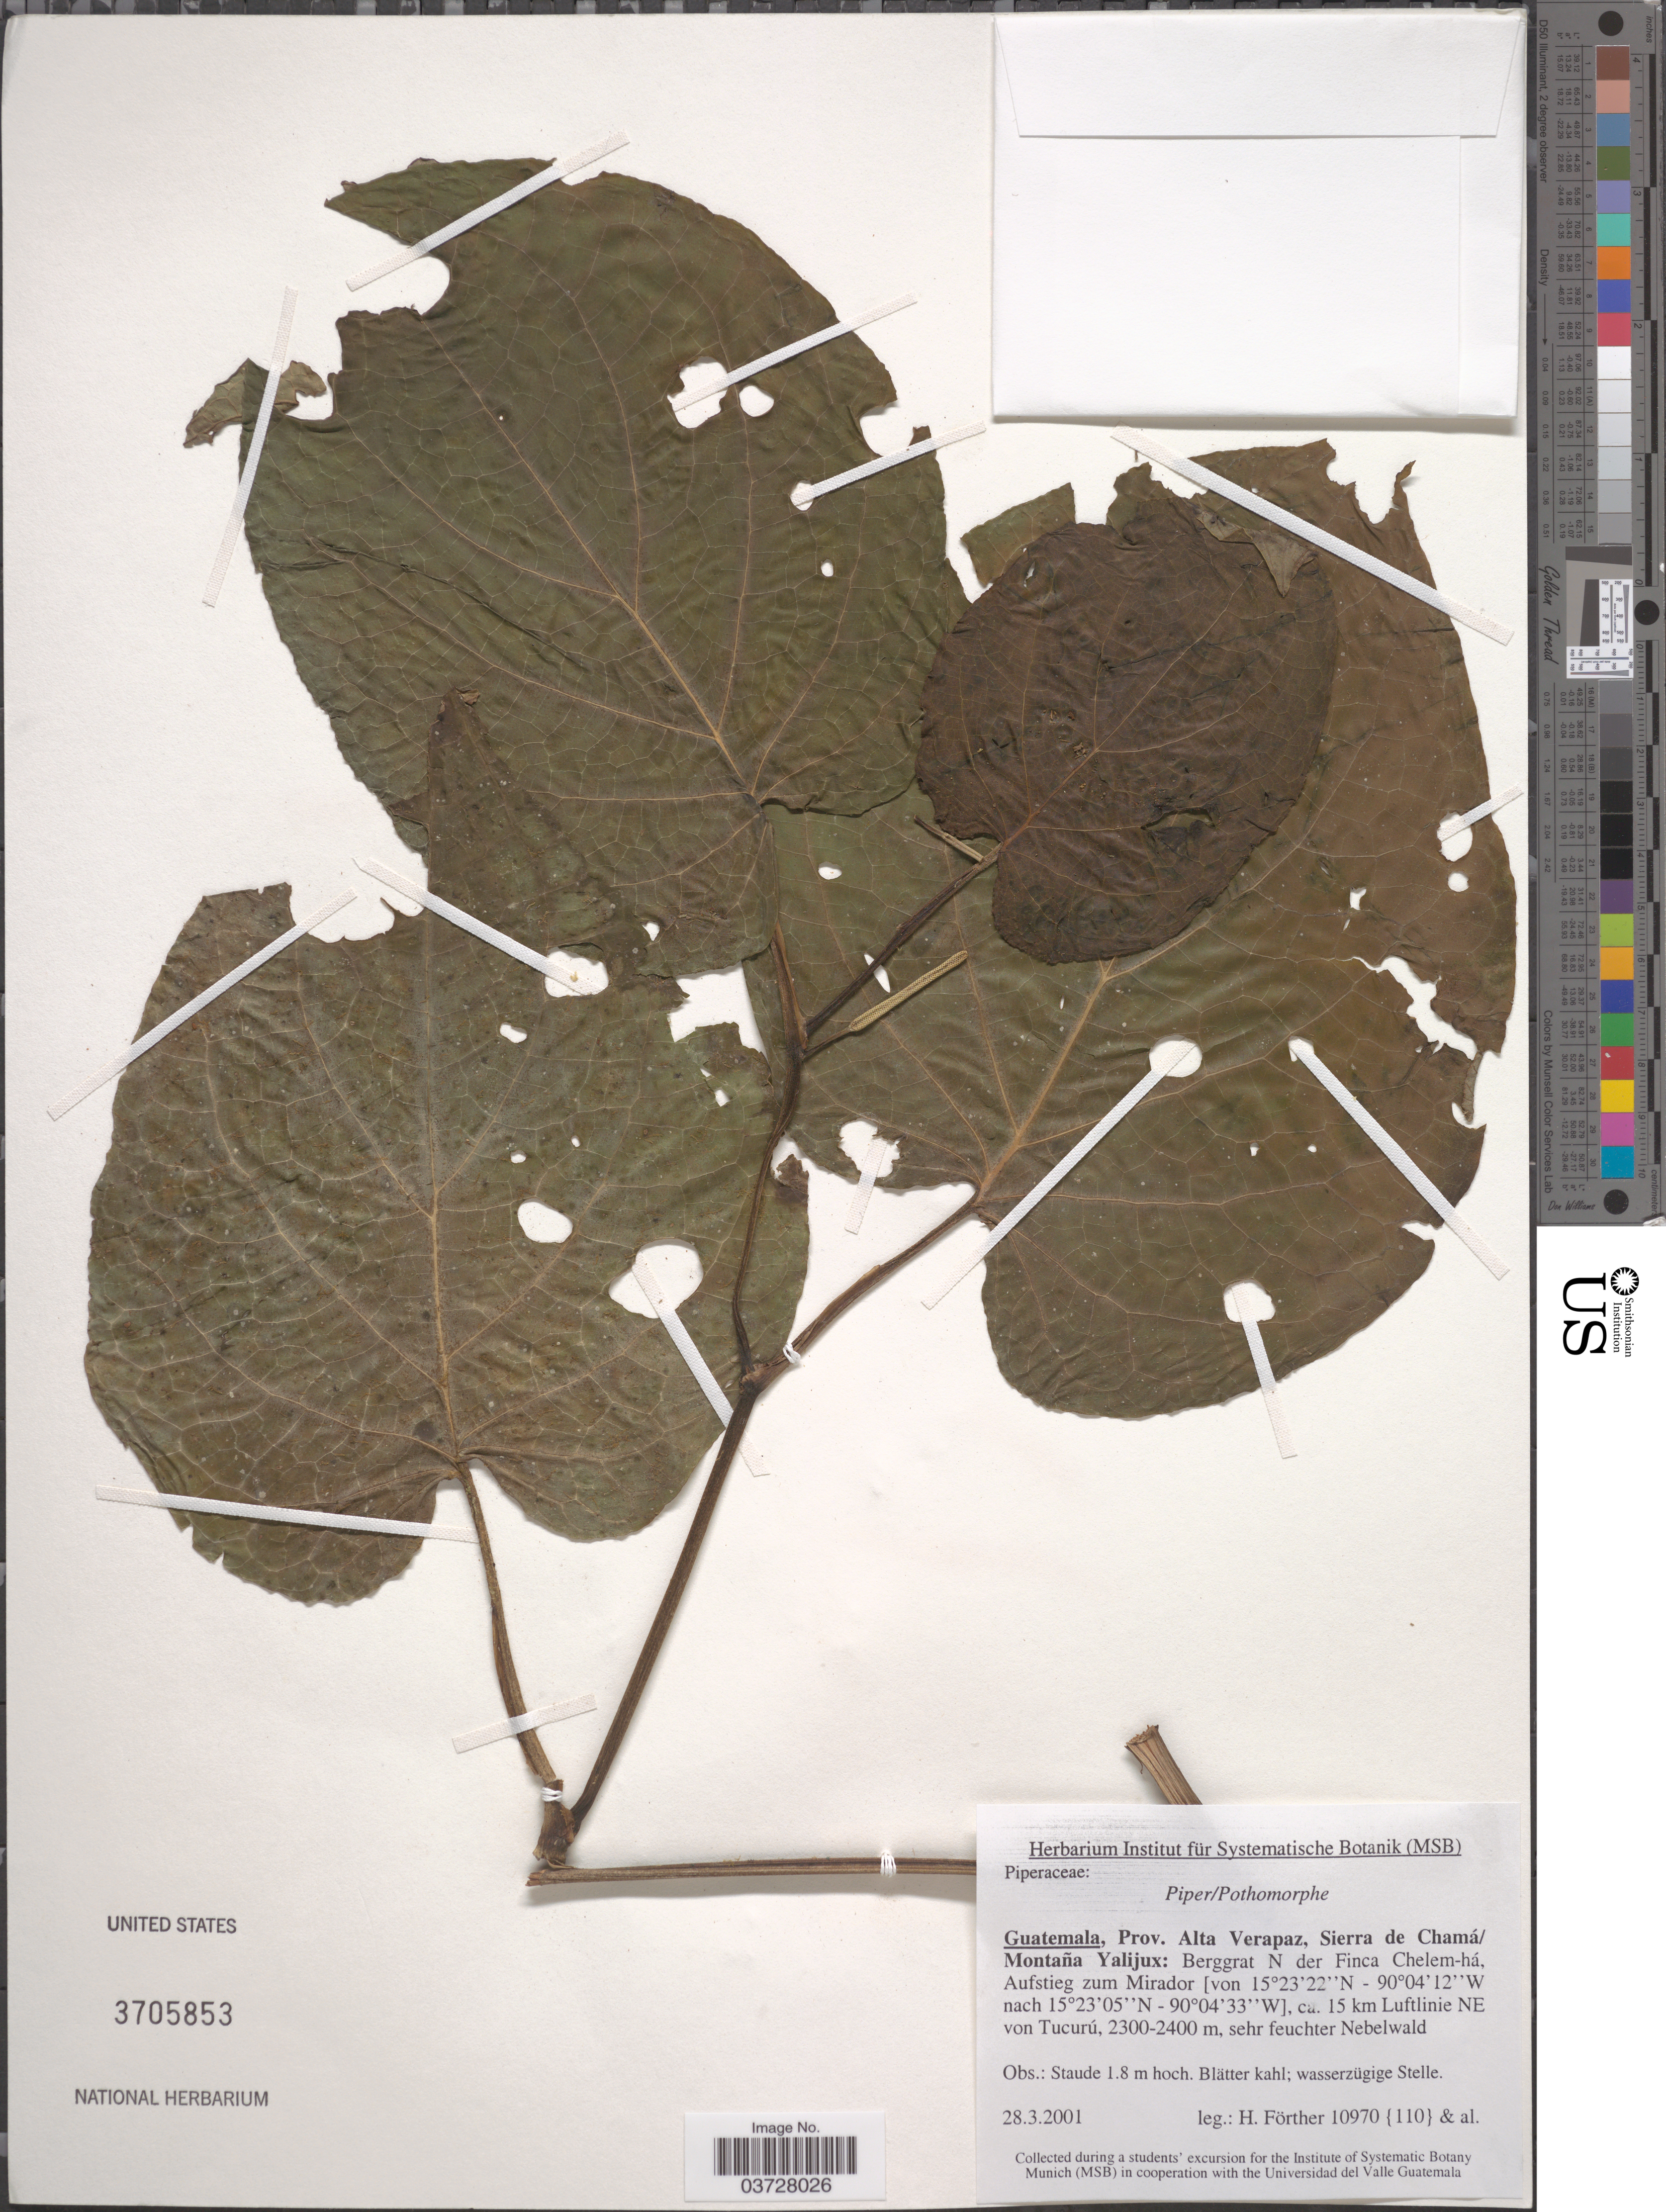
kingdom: Plantae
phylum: Tracheophyta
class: Magnoliopsida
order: Piperales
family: Piperaceae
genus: Piper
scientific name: Piper sp.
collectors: H. Förther & et al.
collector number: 10970{110}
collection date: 2001-03-28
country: Guatemala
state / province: Alta Verapaz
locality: Sierra de Chamá/Montaña Yalijux: Berggrat N der Finca Chelem-há, Aufstieg zum Mirador, ca. 15 km Luftlinie NE von Tucurú.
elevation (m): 2300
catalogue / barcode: US 3705853